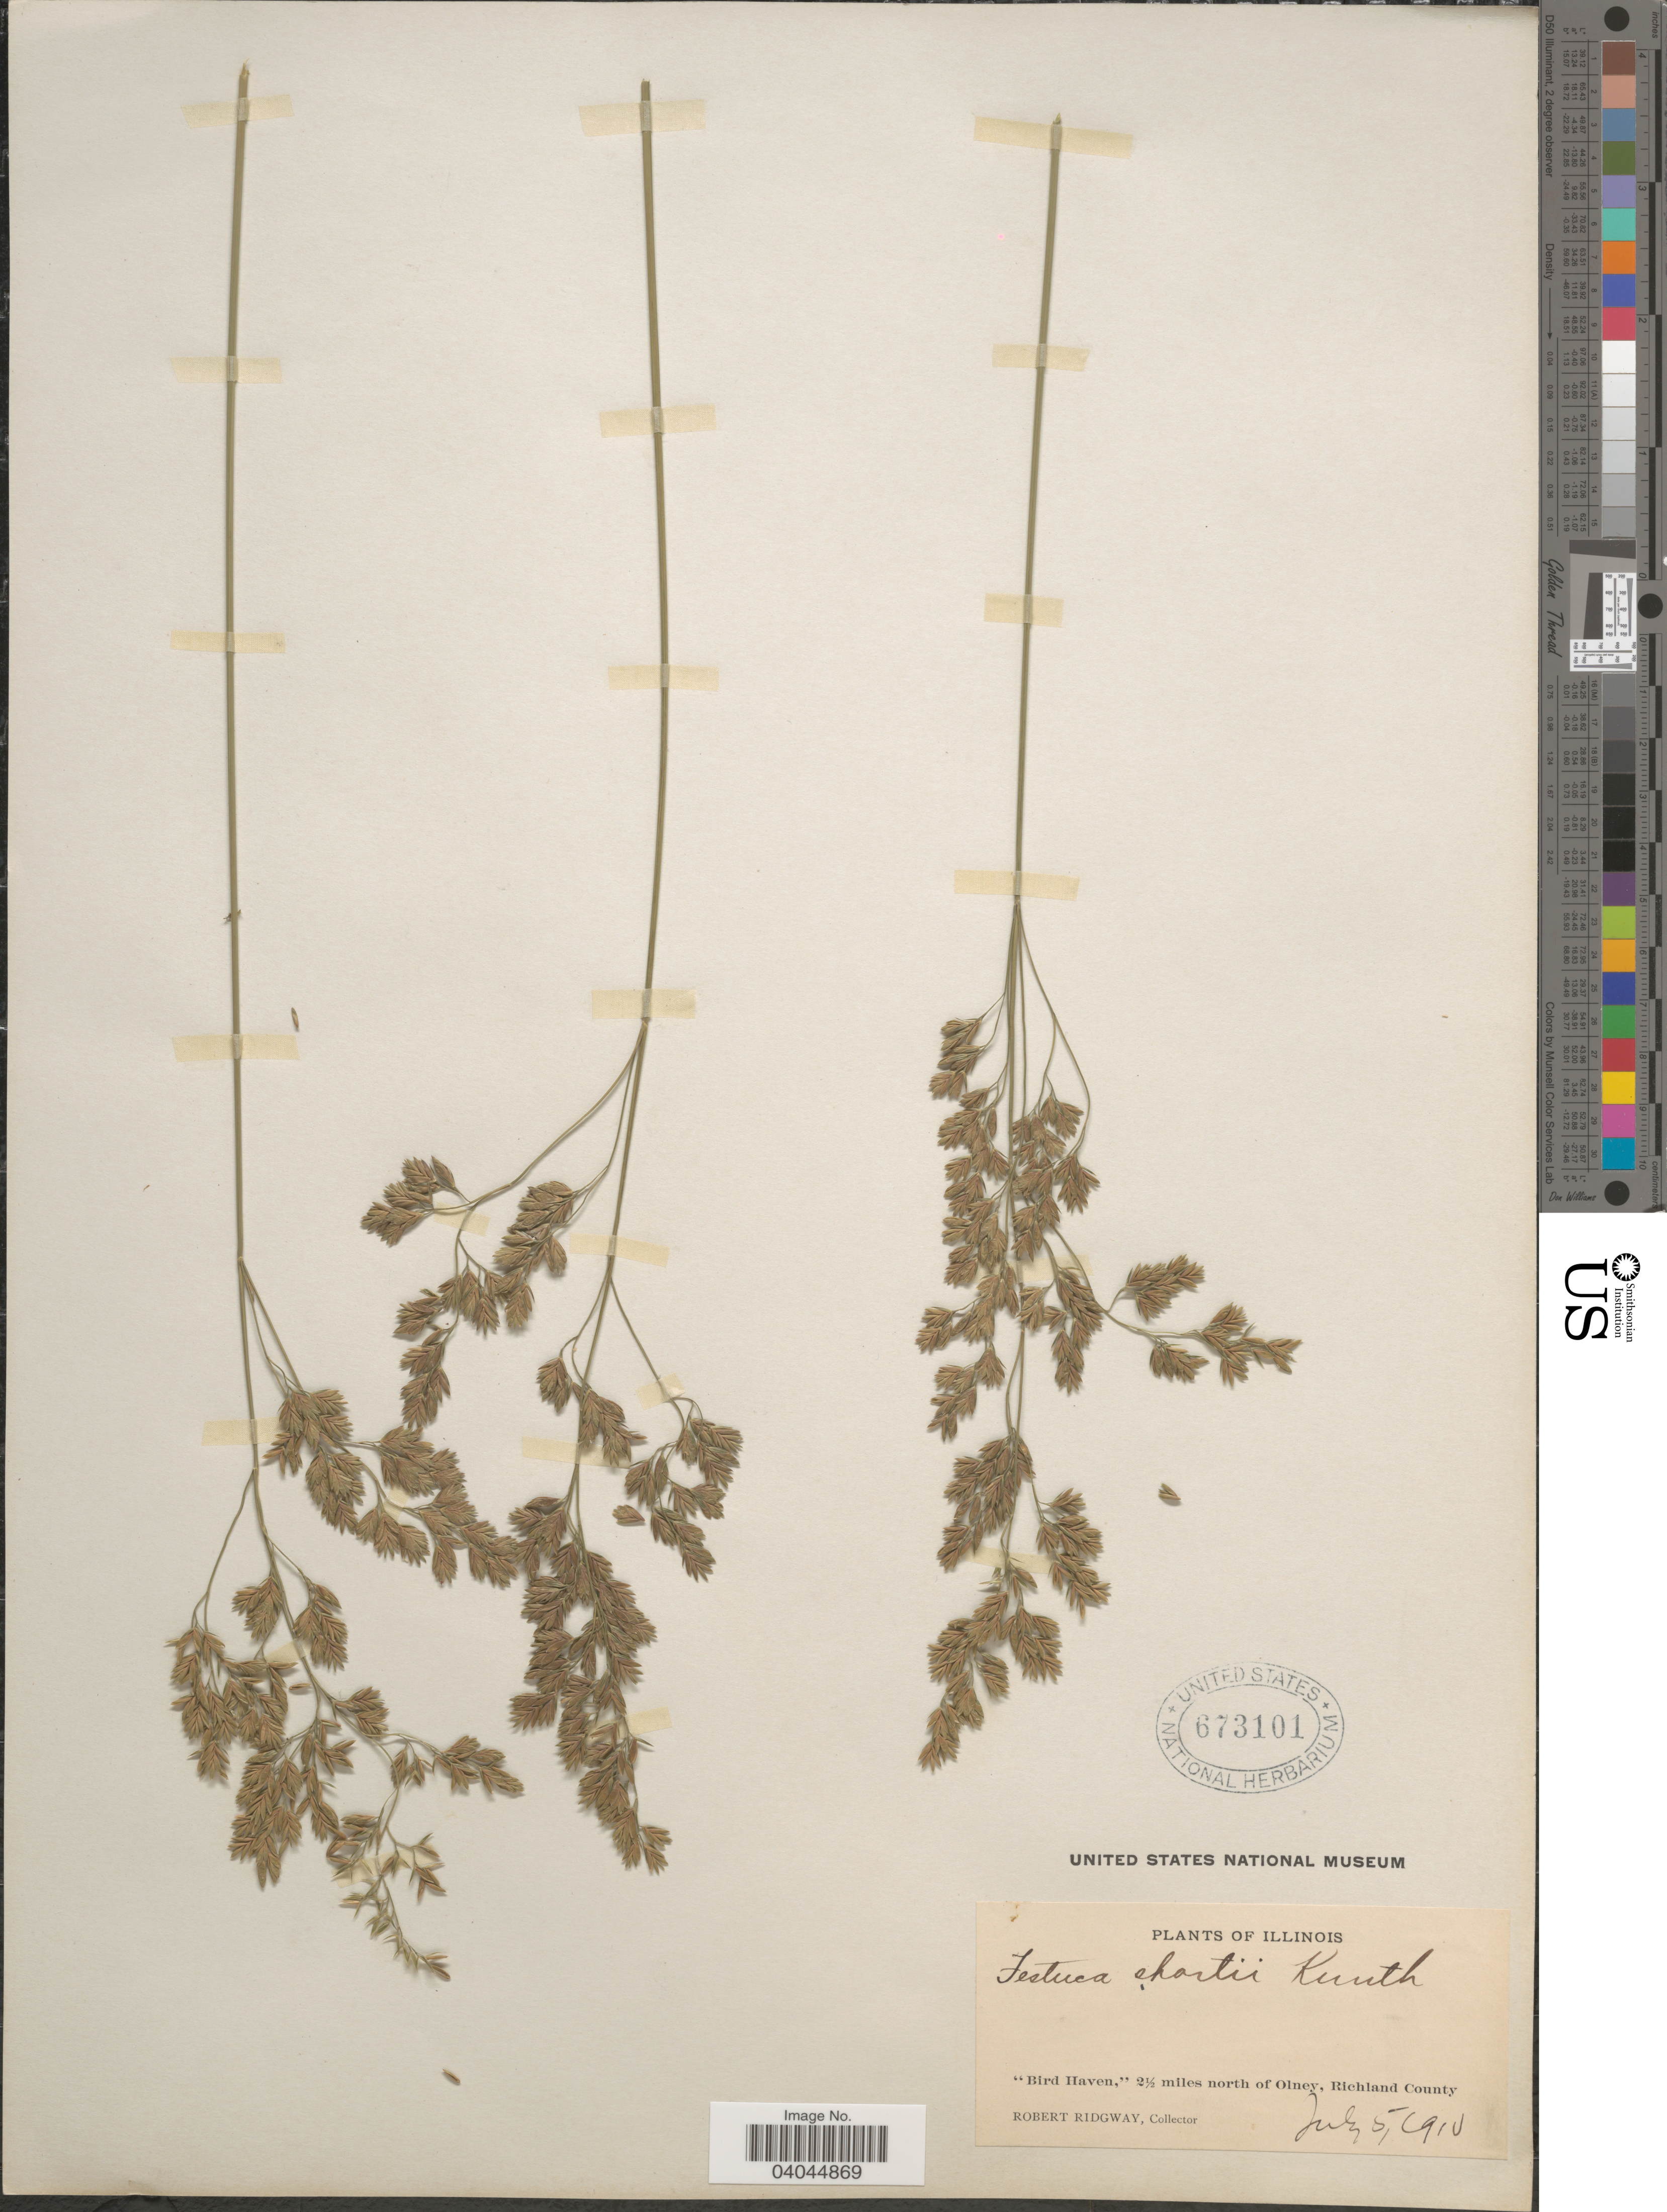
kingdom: Plantae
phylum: Tracheophyta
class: Liliopsida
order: Poales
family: Poaceae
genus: Festuca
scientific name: Festuca paradoxa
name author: Desv.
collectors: R. Ridgway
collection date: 1910-07-05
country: United States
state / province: Illinois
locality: Bird Haven,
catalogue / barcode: US 673101